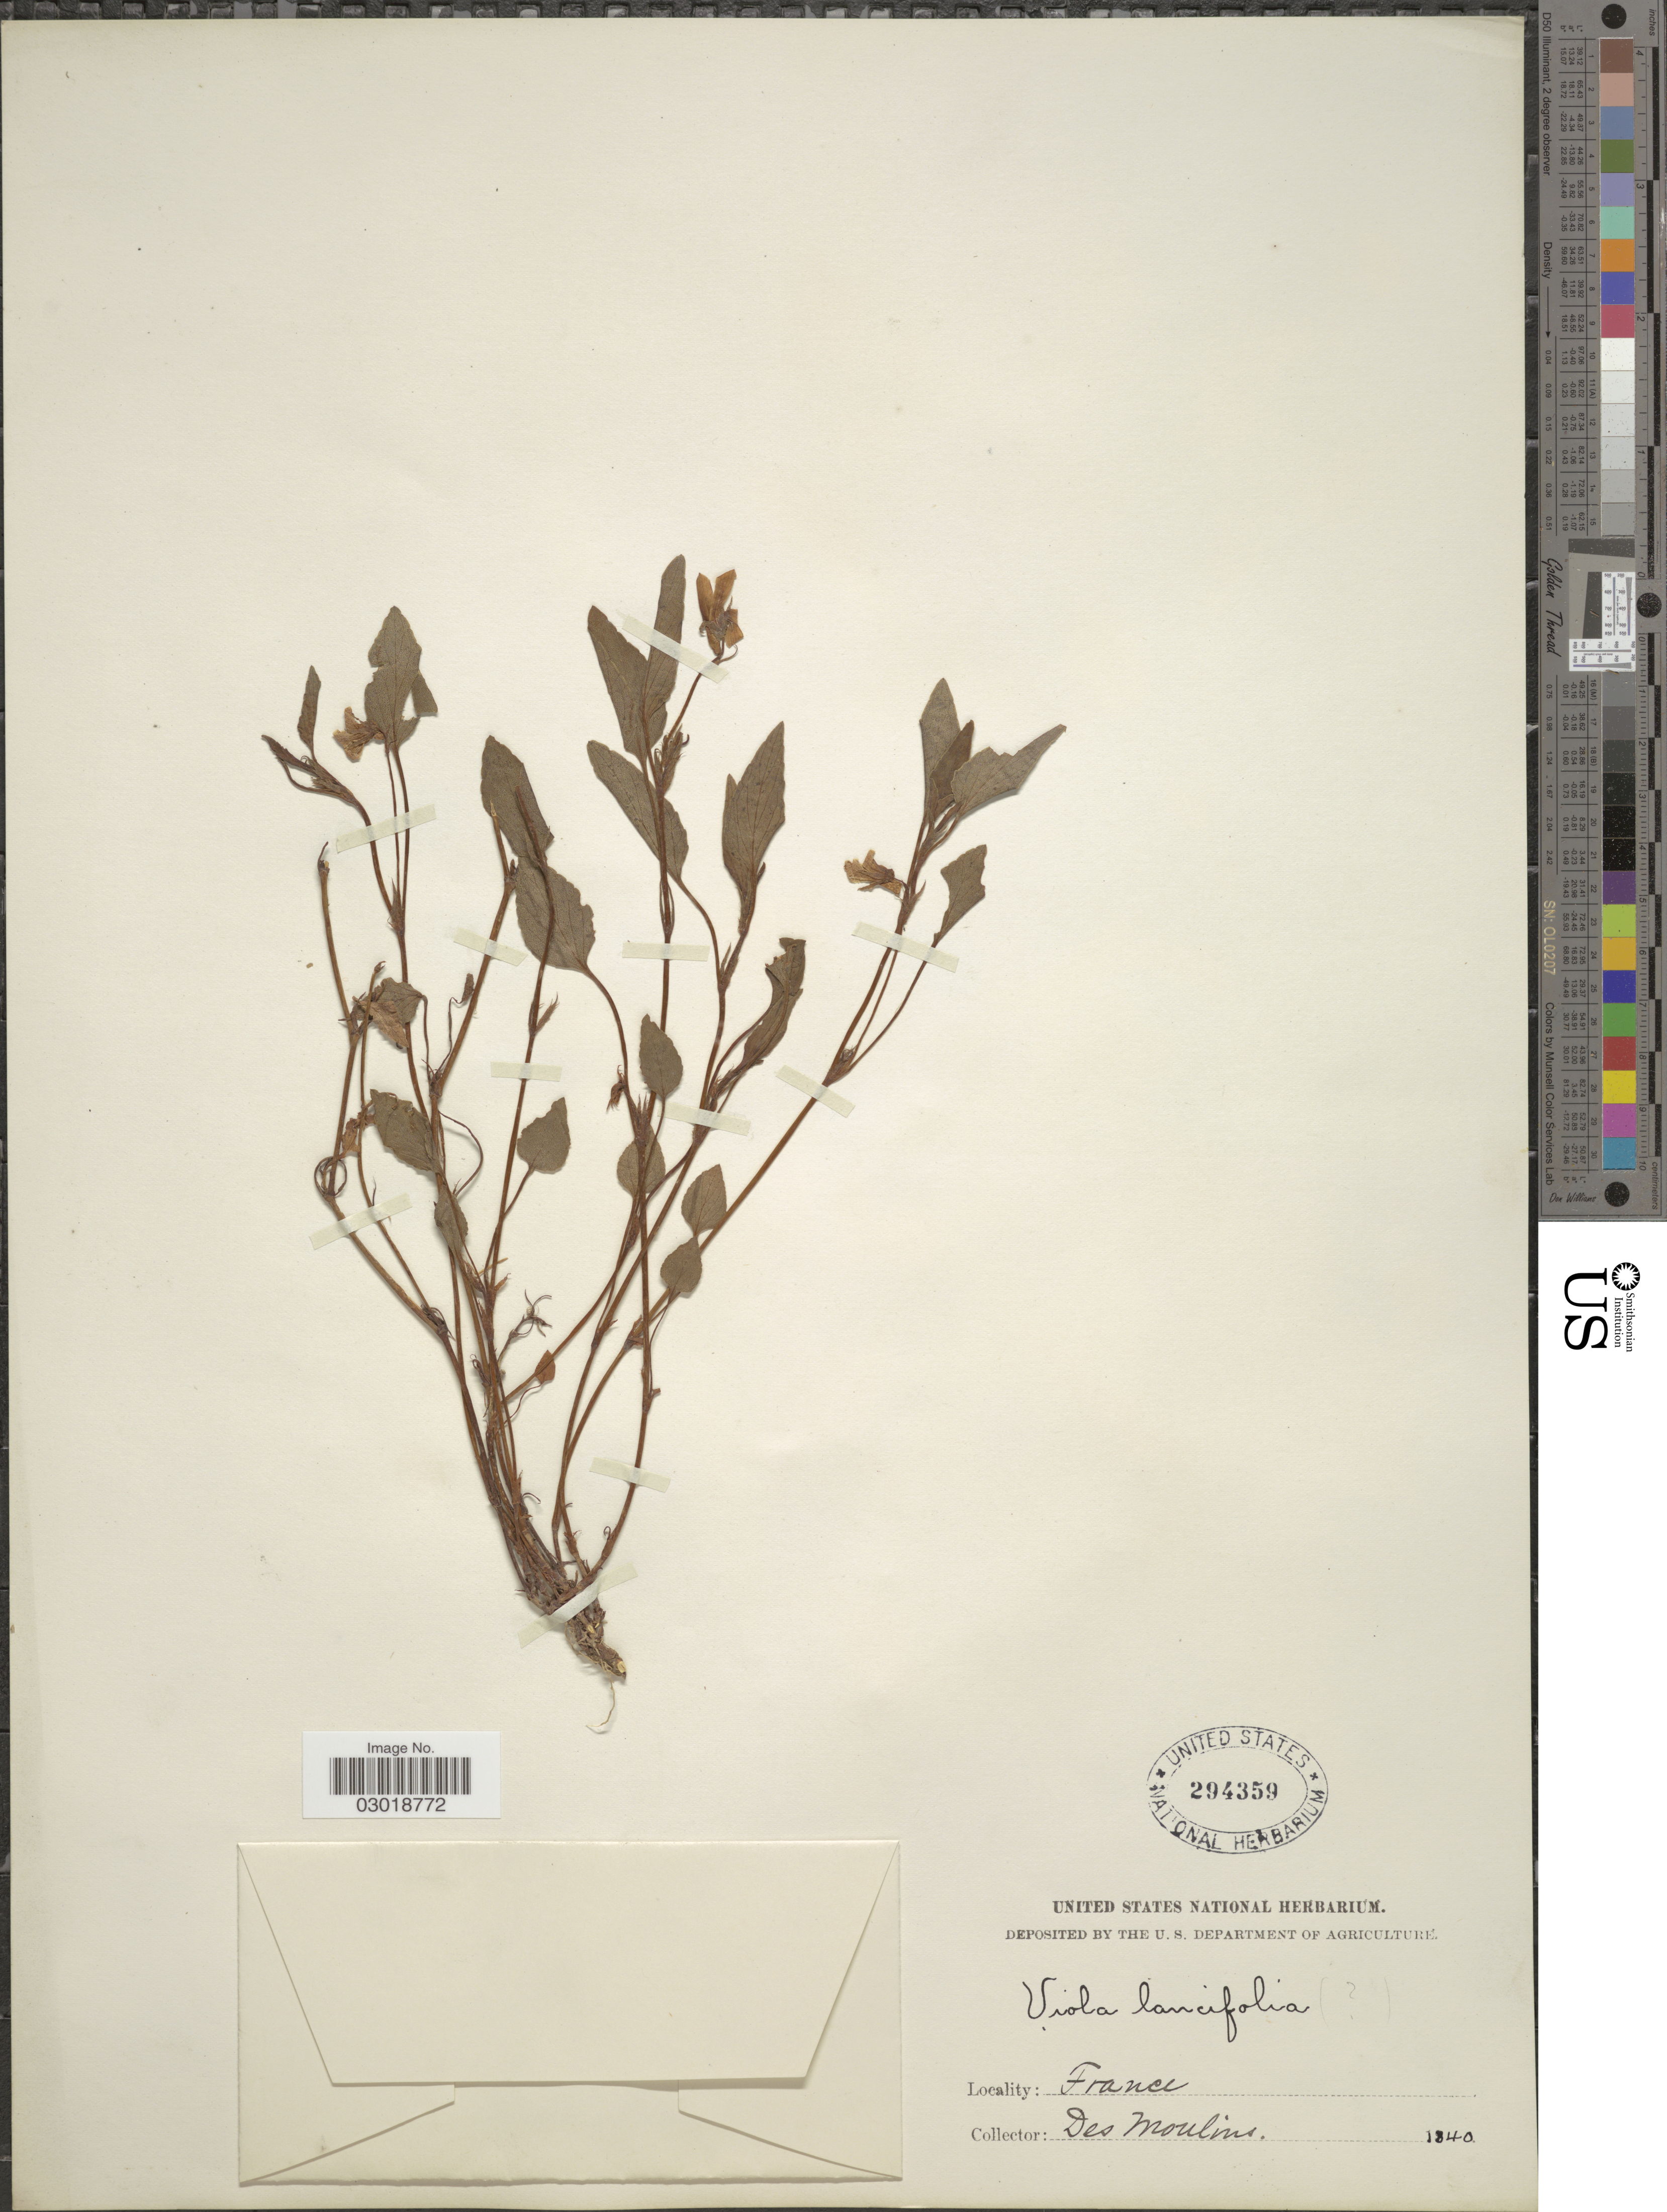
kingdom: Plantae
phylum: Tracheophyta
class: Magnoliopsida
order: Malpighiales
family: Violaceae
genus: Viola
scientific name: Viola lancifolia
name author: Thore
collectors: Des Moulins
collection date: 1840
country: France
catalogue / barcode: US 294359